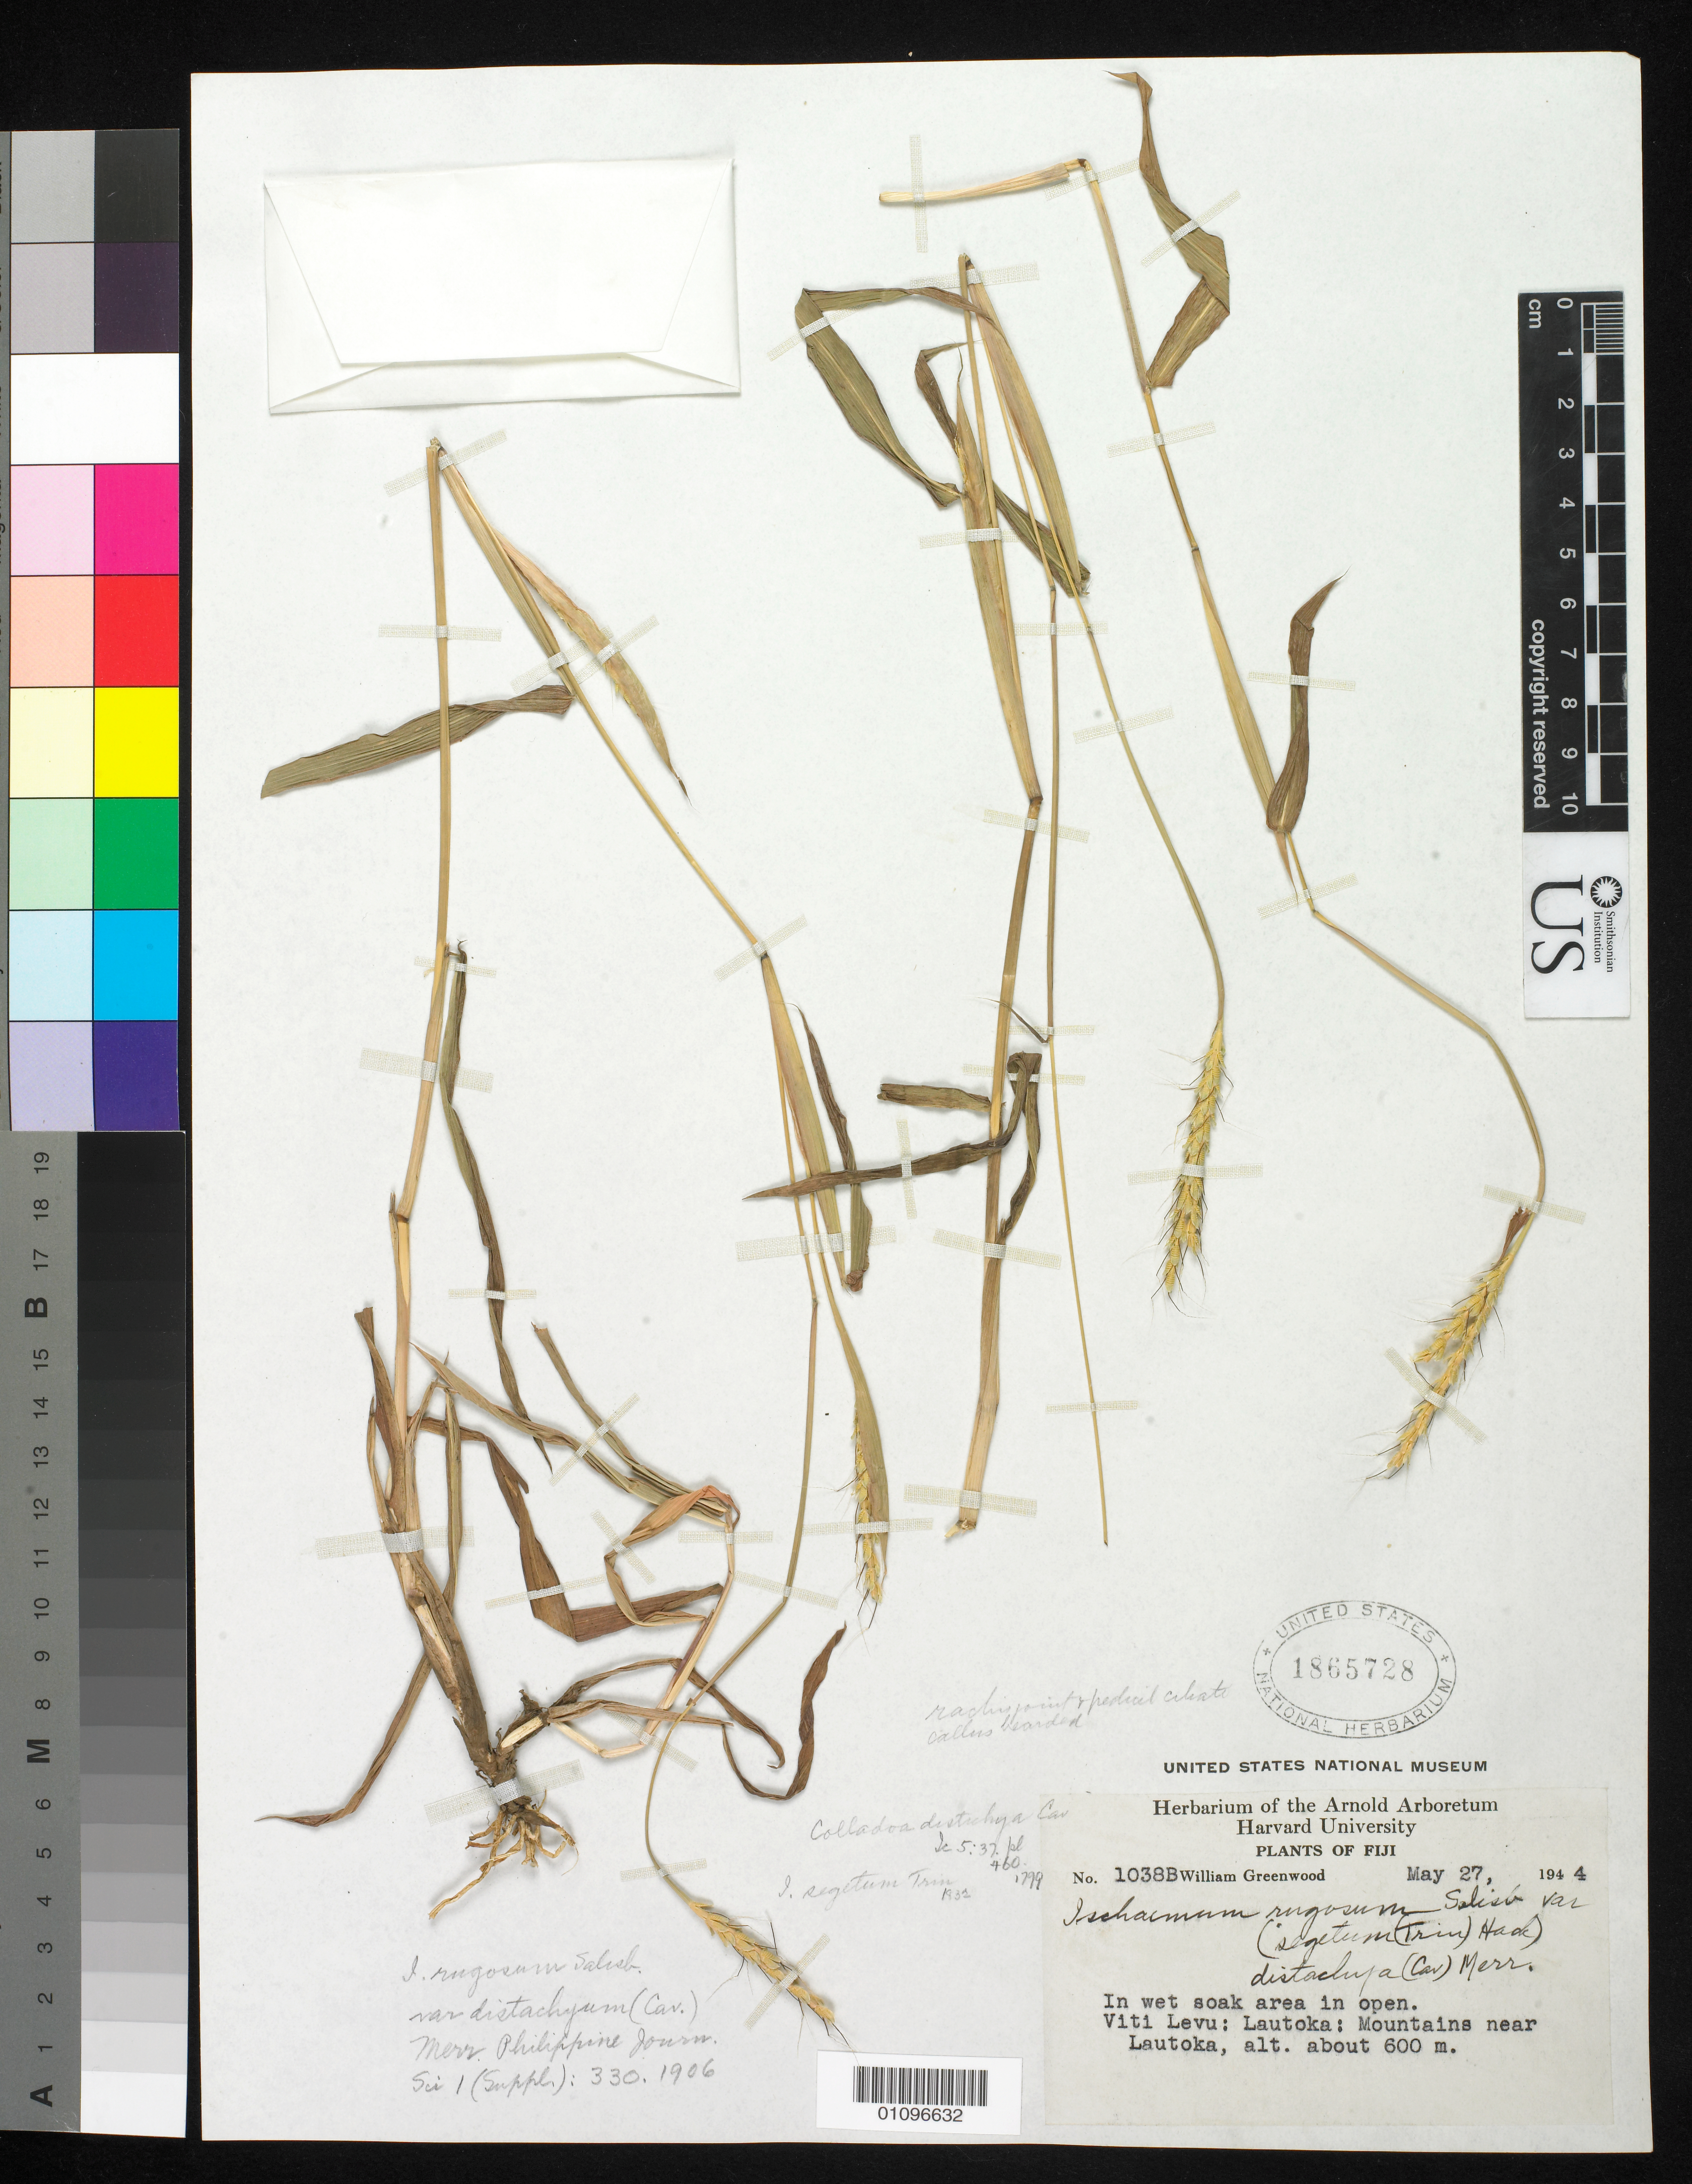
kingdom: Plantae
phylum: Tracheophyta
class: Liliopsida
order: Poales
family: Poaceae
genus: Ischaemum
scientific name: Ischaemum rugosum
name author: Salisb.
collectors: W. Greenwood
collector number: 1038B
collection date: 1944-05-27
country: Fiji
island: Viti Levu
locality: Mountains near Lautoka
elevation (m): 600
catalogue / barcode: US 1865728